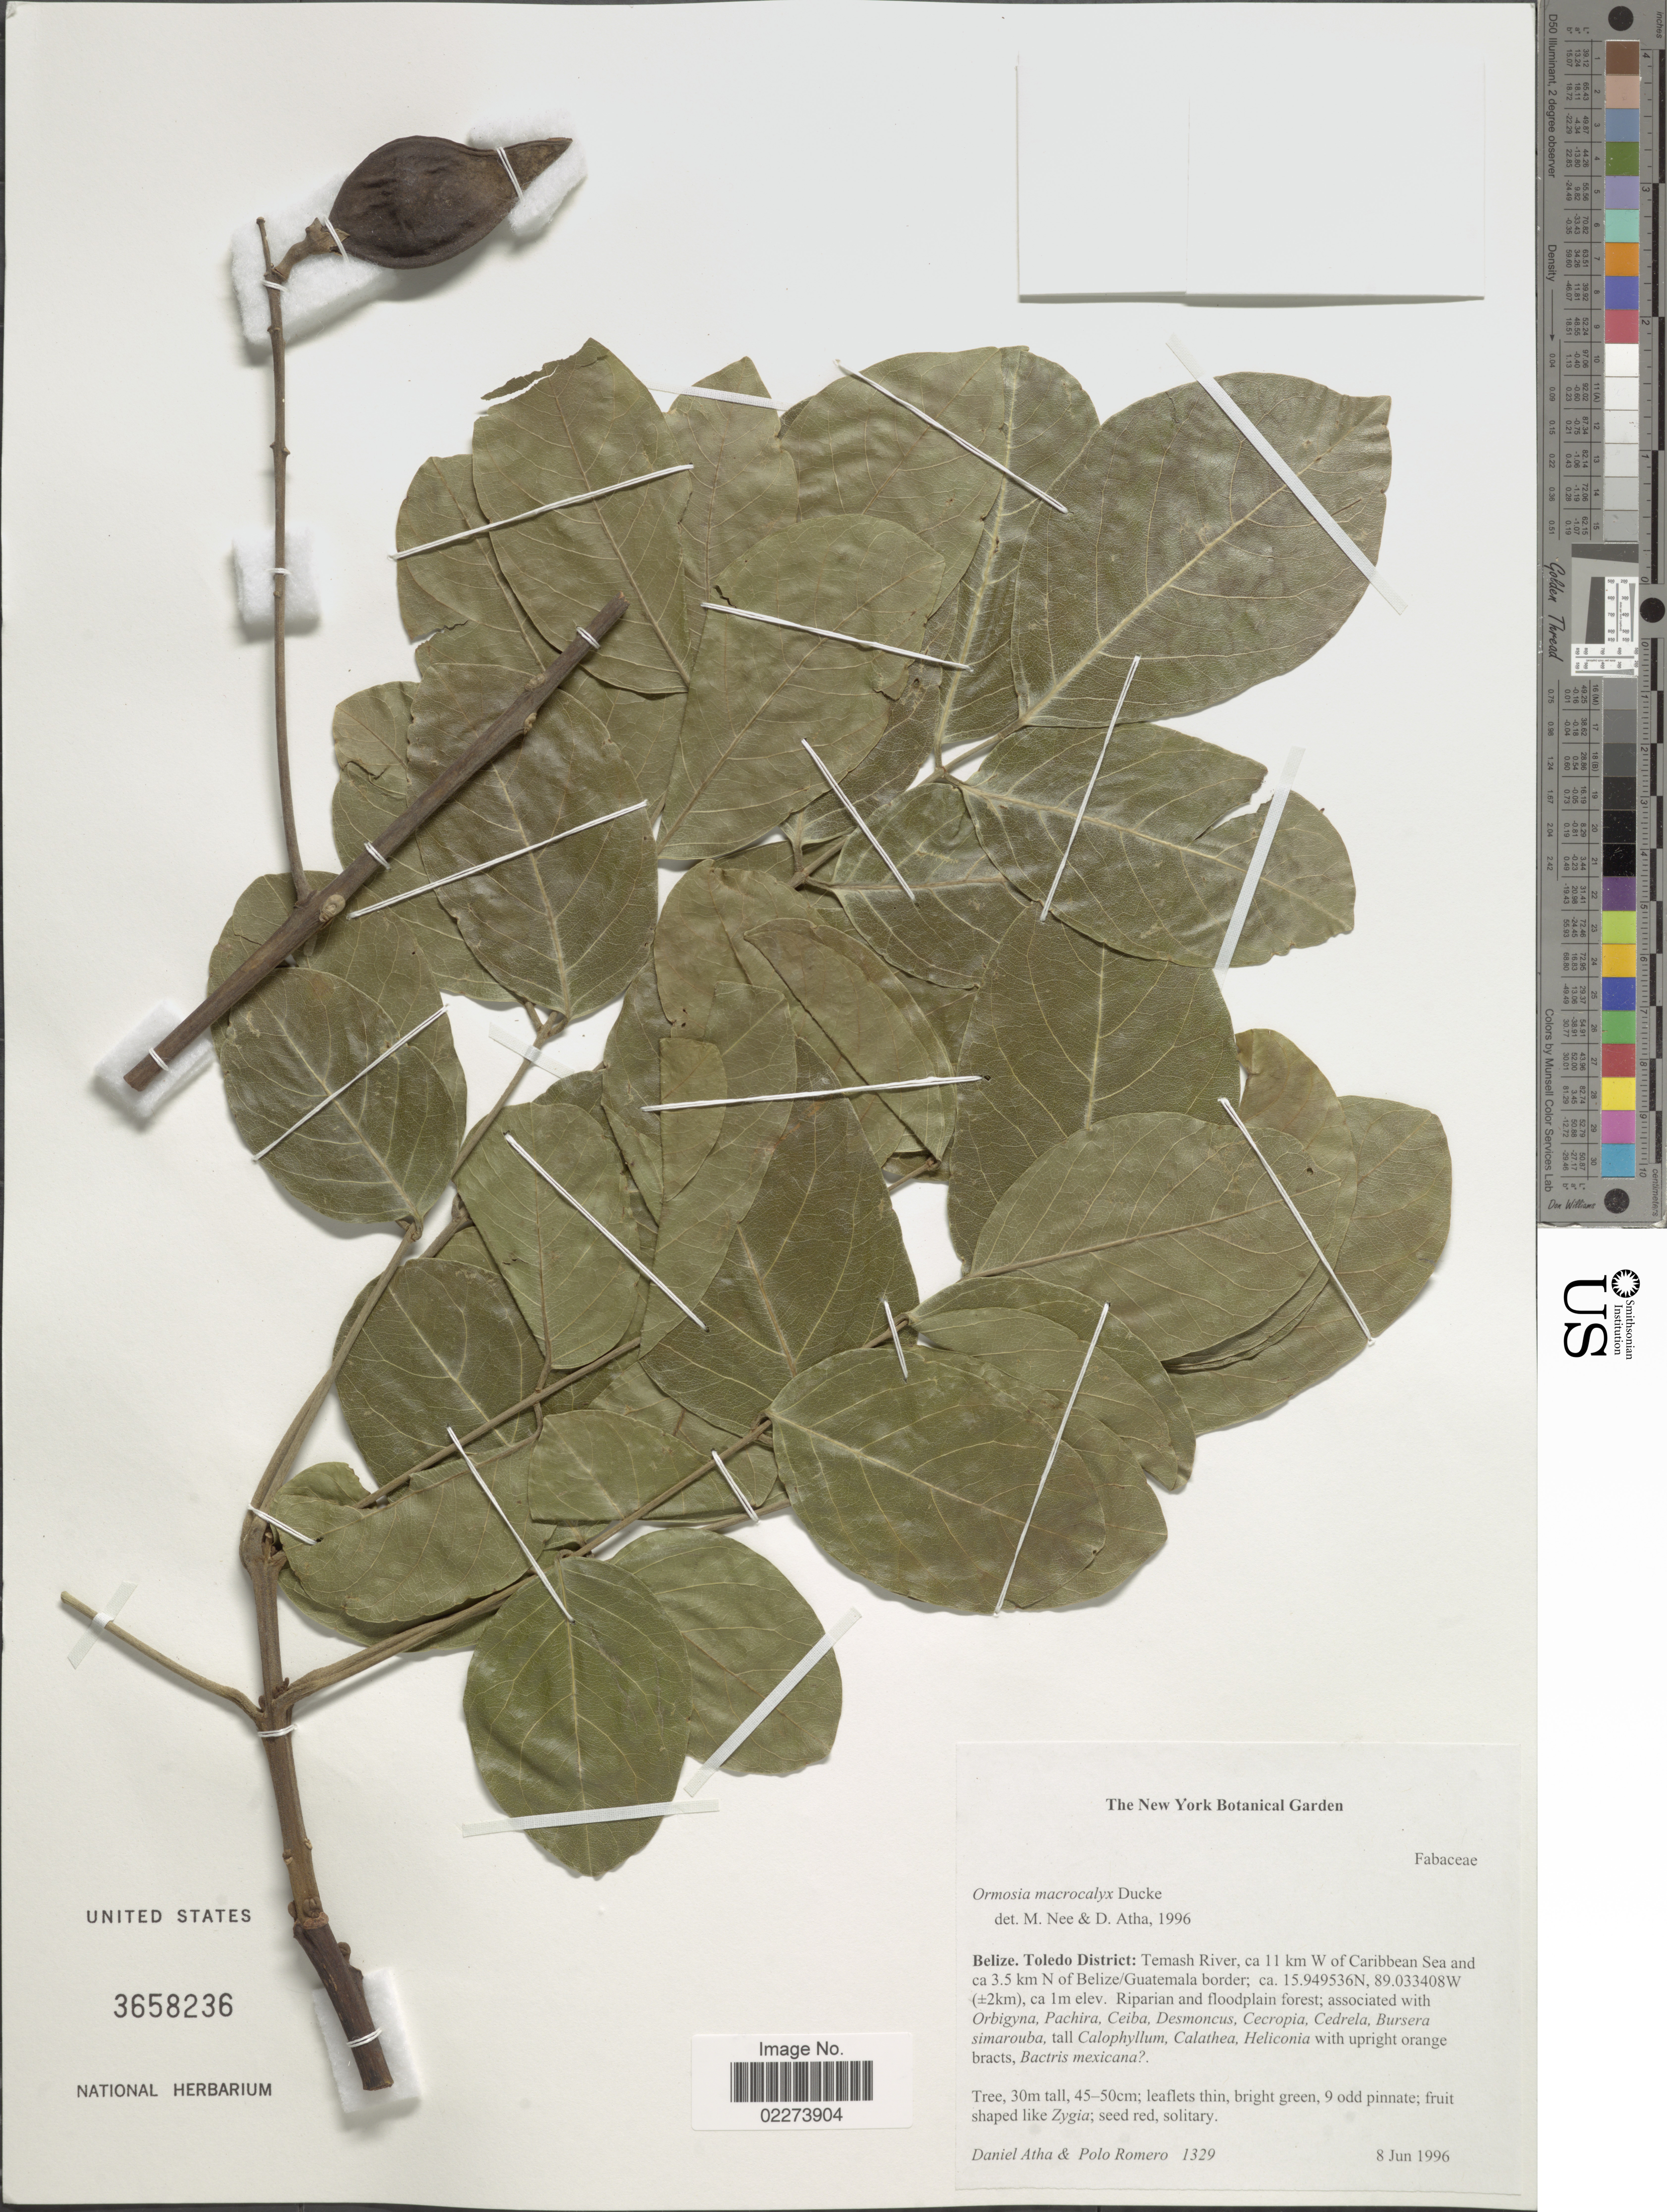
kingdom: Plantae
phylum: Tracheophyta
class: Magnoliopsida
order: Fabales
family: Fabaceae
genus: Ormosia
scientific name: Ormosia macrocalyx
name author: Ducke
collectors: D. Atha & P. Romero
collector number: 1329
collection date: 1996-06-08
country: Belize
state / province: Toledo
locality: Belize, Toledo District: Temash River, 11 km W of Caribbean Sea and 3.5 km N of Belize/Guatemala border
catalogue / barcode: US 3658236